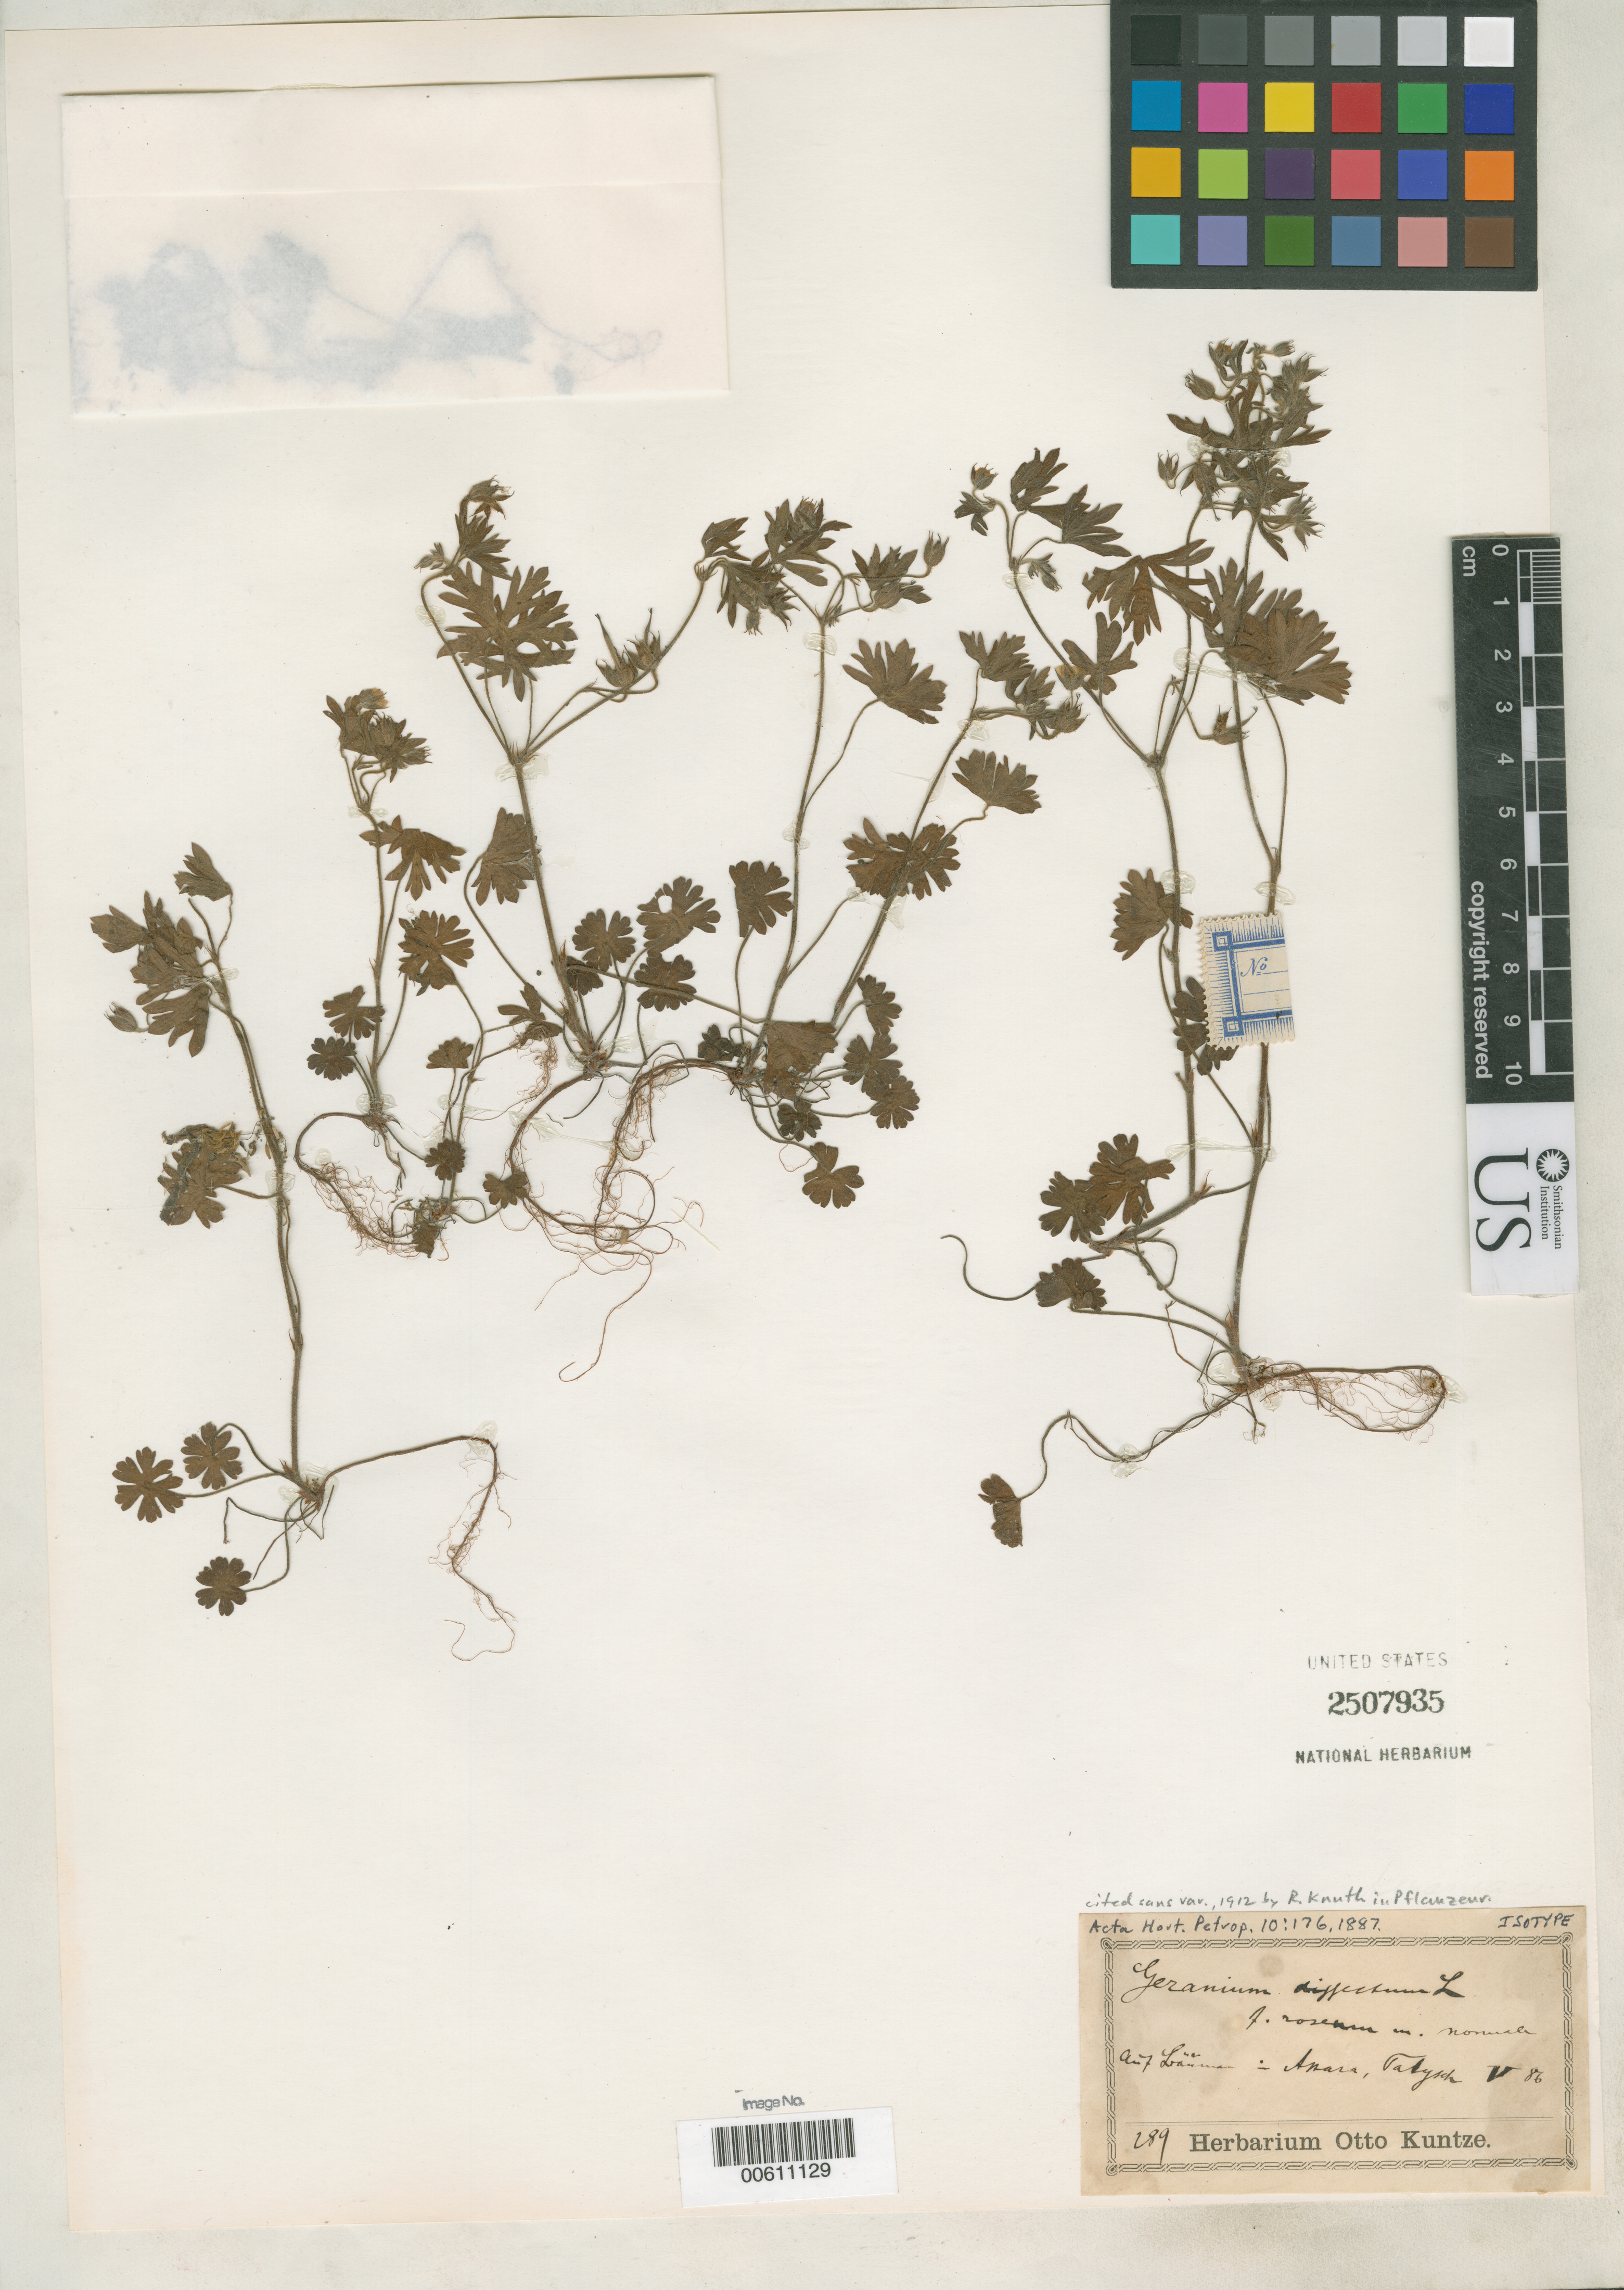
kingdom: Plantae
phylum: Tracheophyta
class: Magnoliopsida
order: Geraniales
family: Geraniaceae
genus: Geranium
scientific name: Geranium dissectum f. roseum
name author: Kuntze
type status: Isotype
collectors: C.E.O. Kuntze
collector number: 189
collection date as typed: May 1886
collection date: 1886-05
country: Azerbaijan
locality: Talysch.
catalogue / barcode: US 2507935